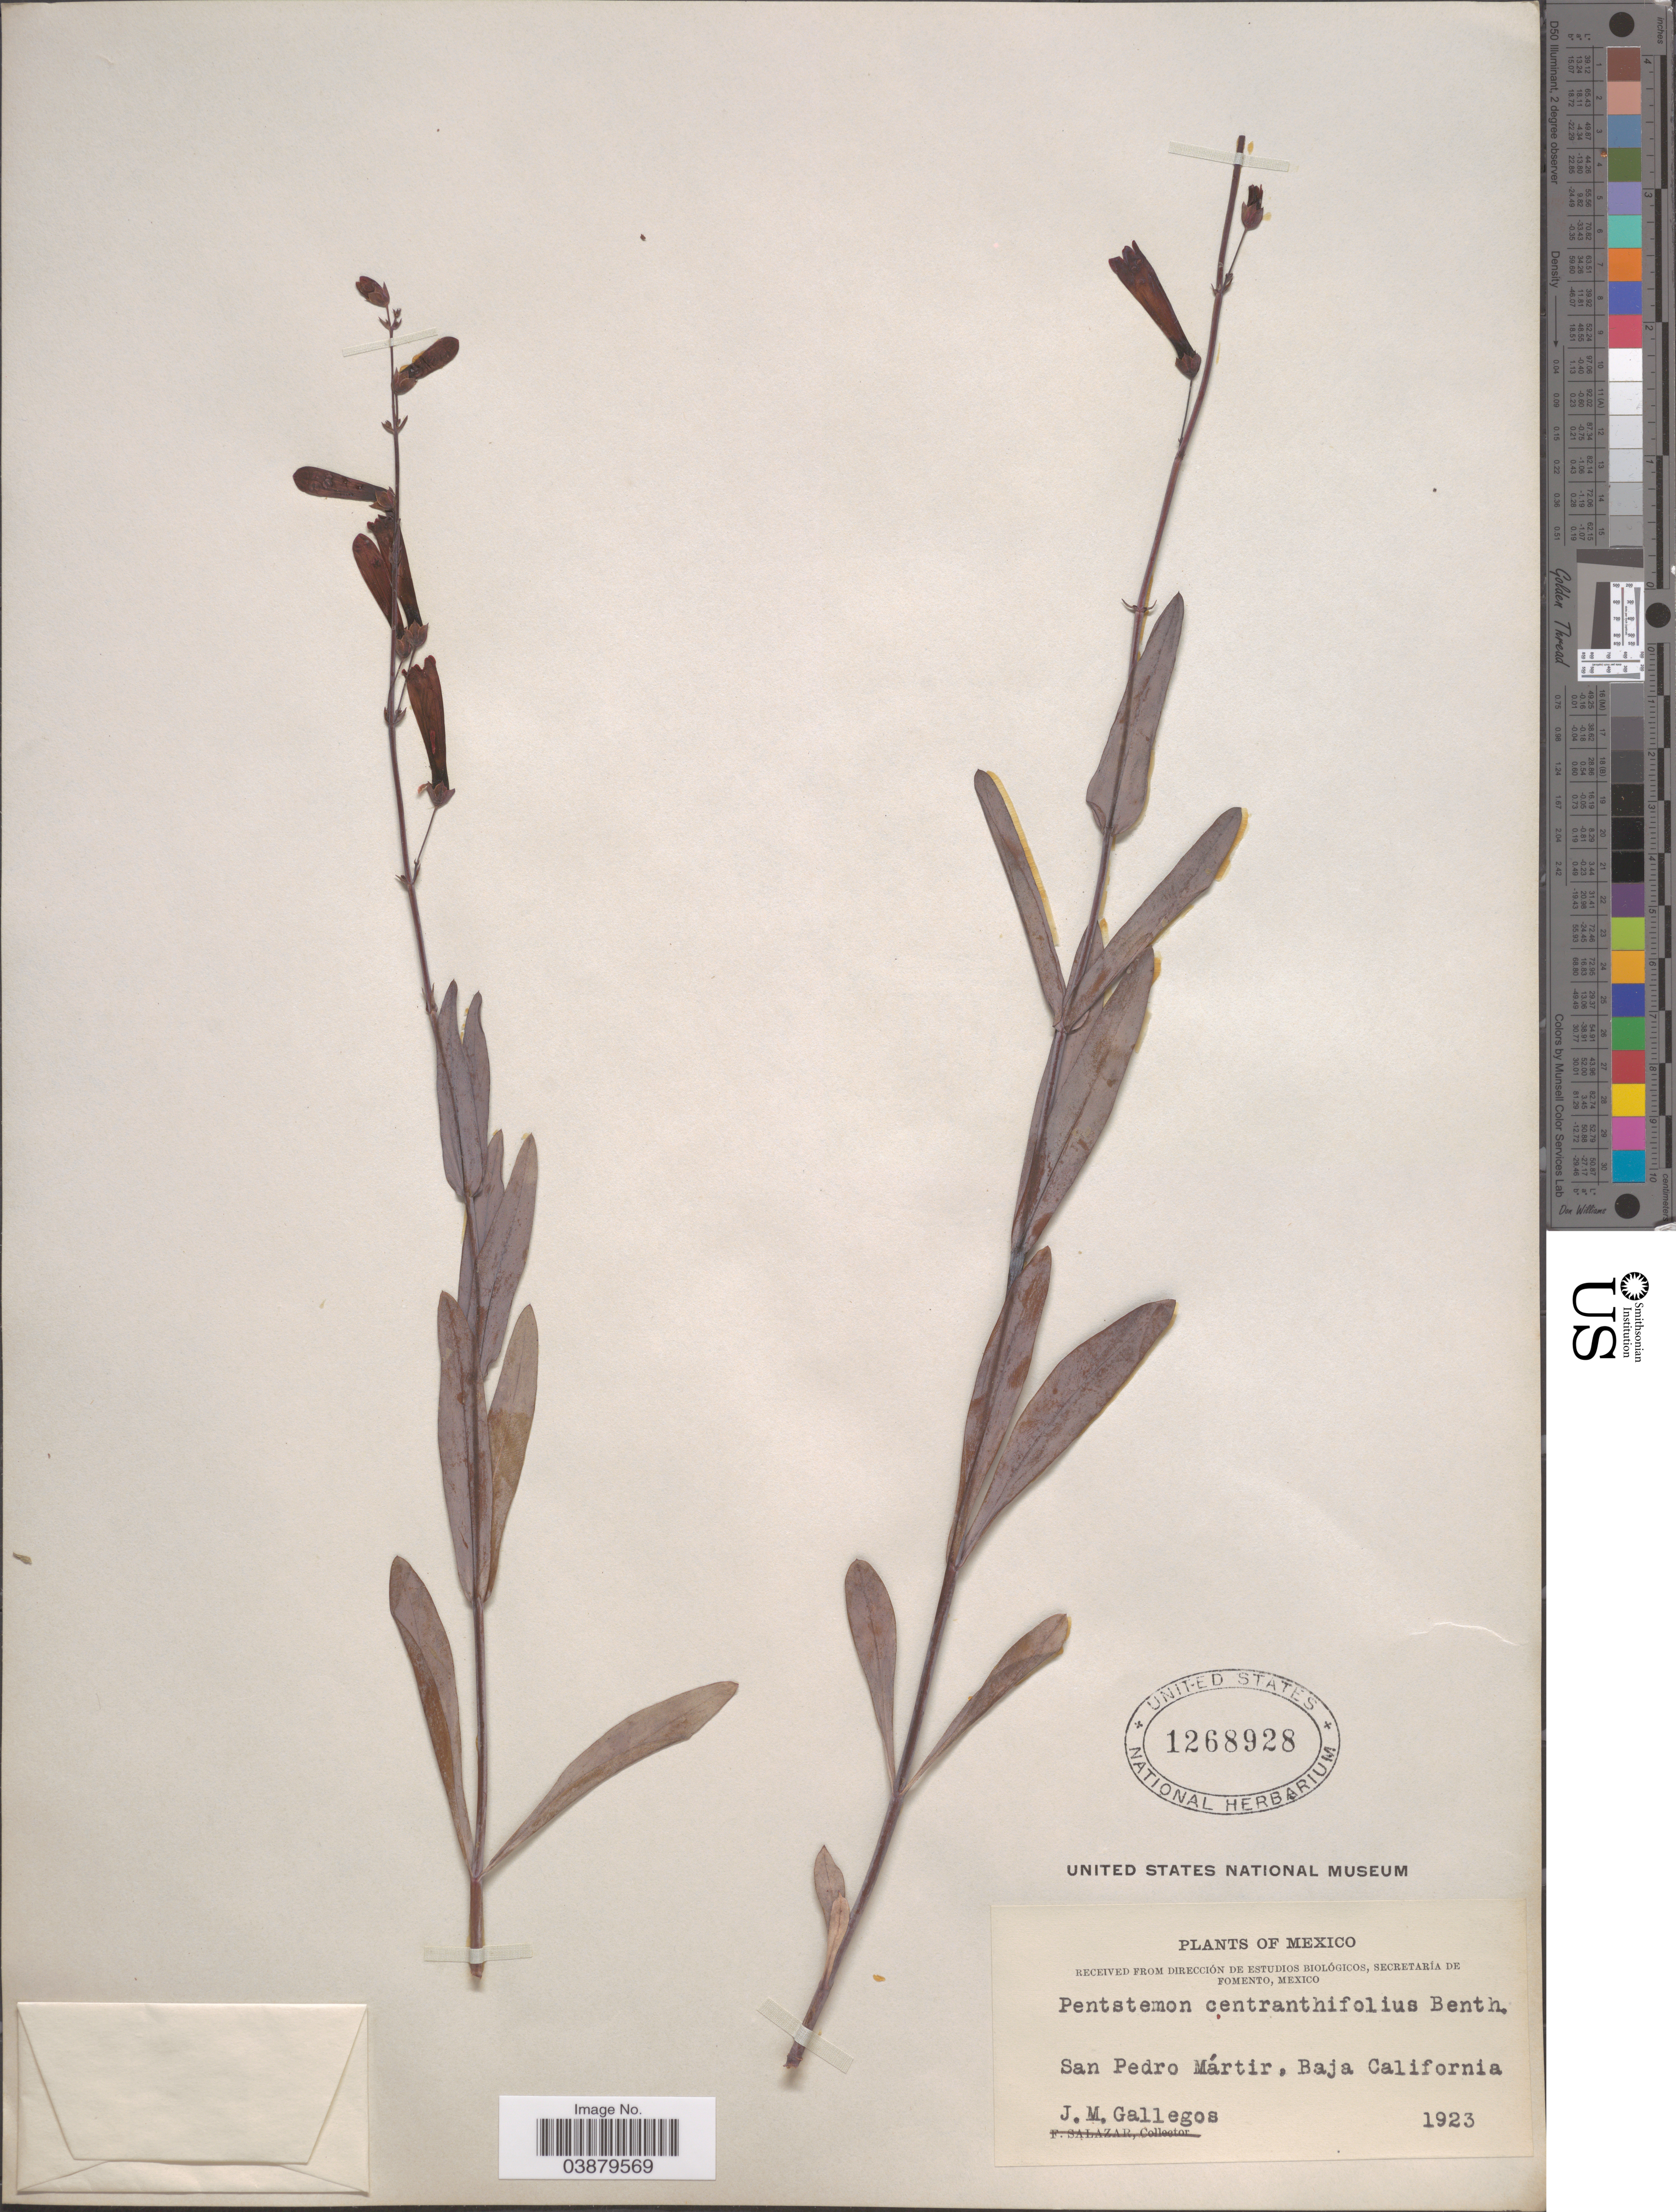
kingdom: Plantae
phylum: Tracheophyta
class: Magnoliopsida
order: Lamiales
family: Plantaginaceae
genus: Penstemon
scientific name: Penstemon centranthifolius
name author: Benth.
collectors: J. Gallegos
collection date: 1923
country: Mexico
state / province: Sonora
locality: San Pedro Mártir.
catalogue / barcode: US 1268928